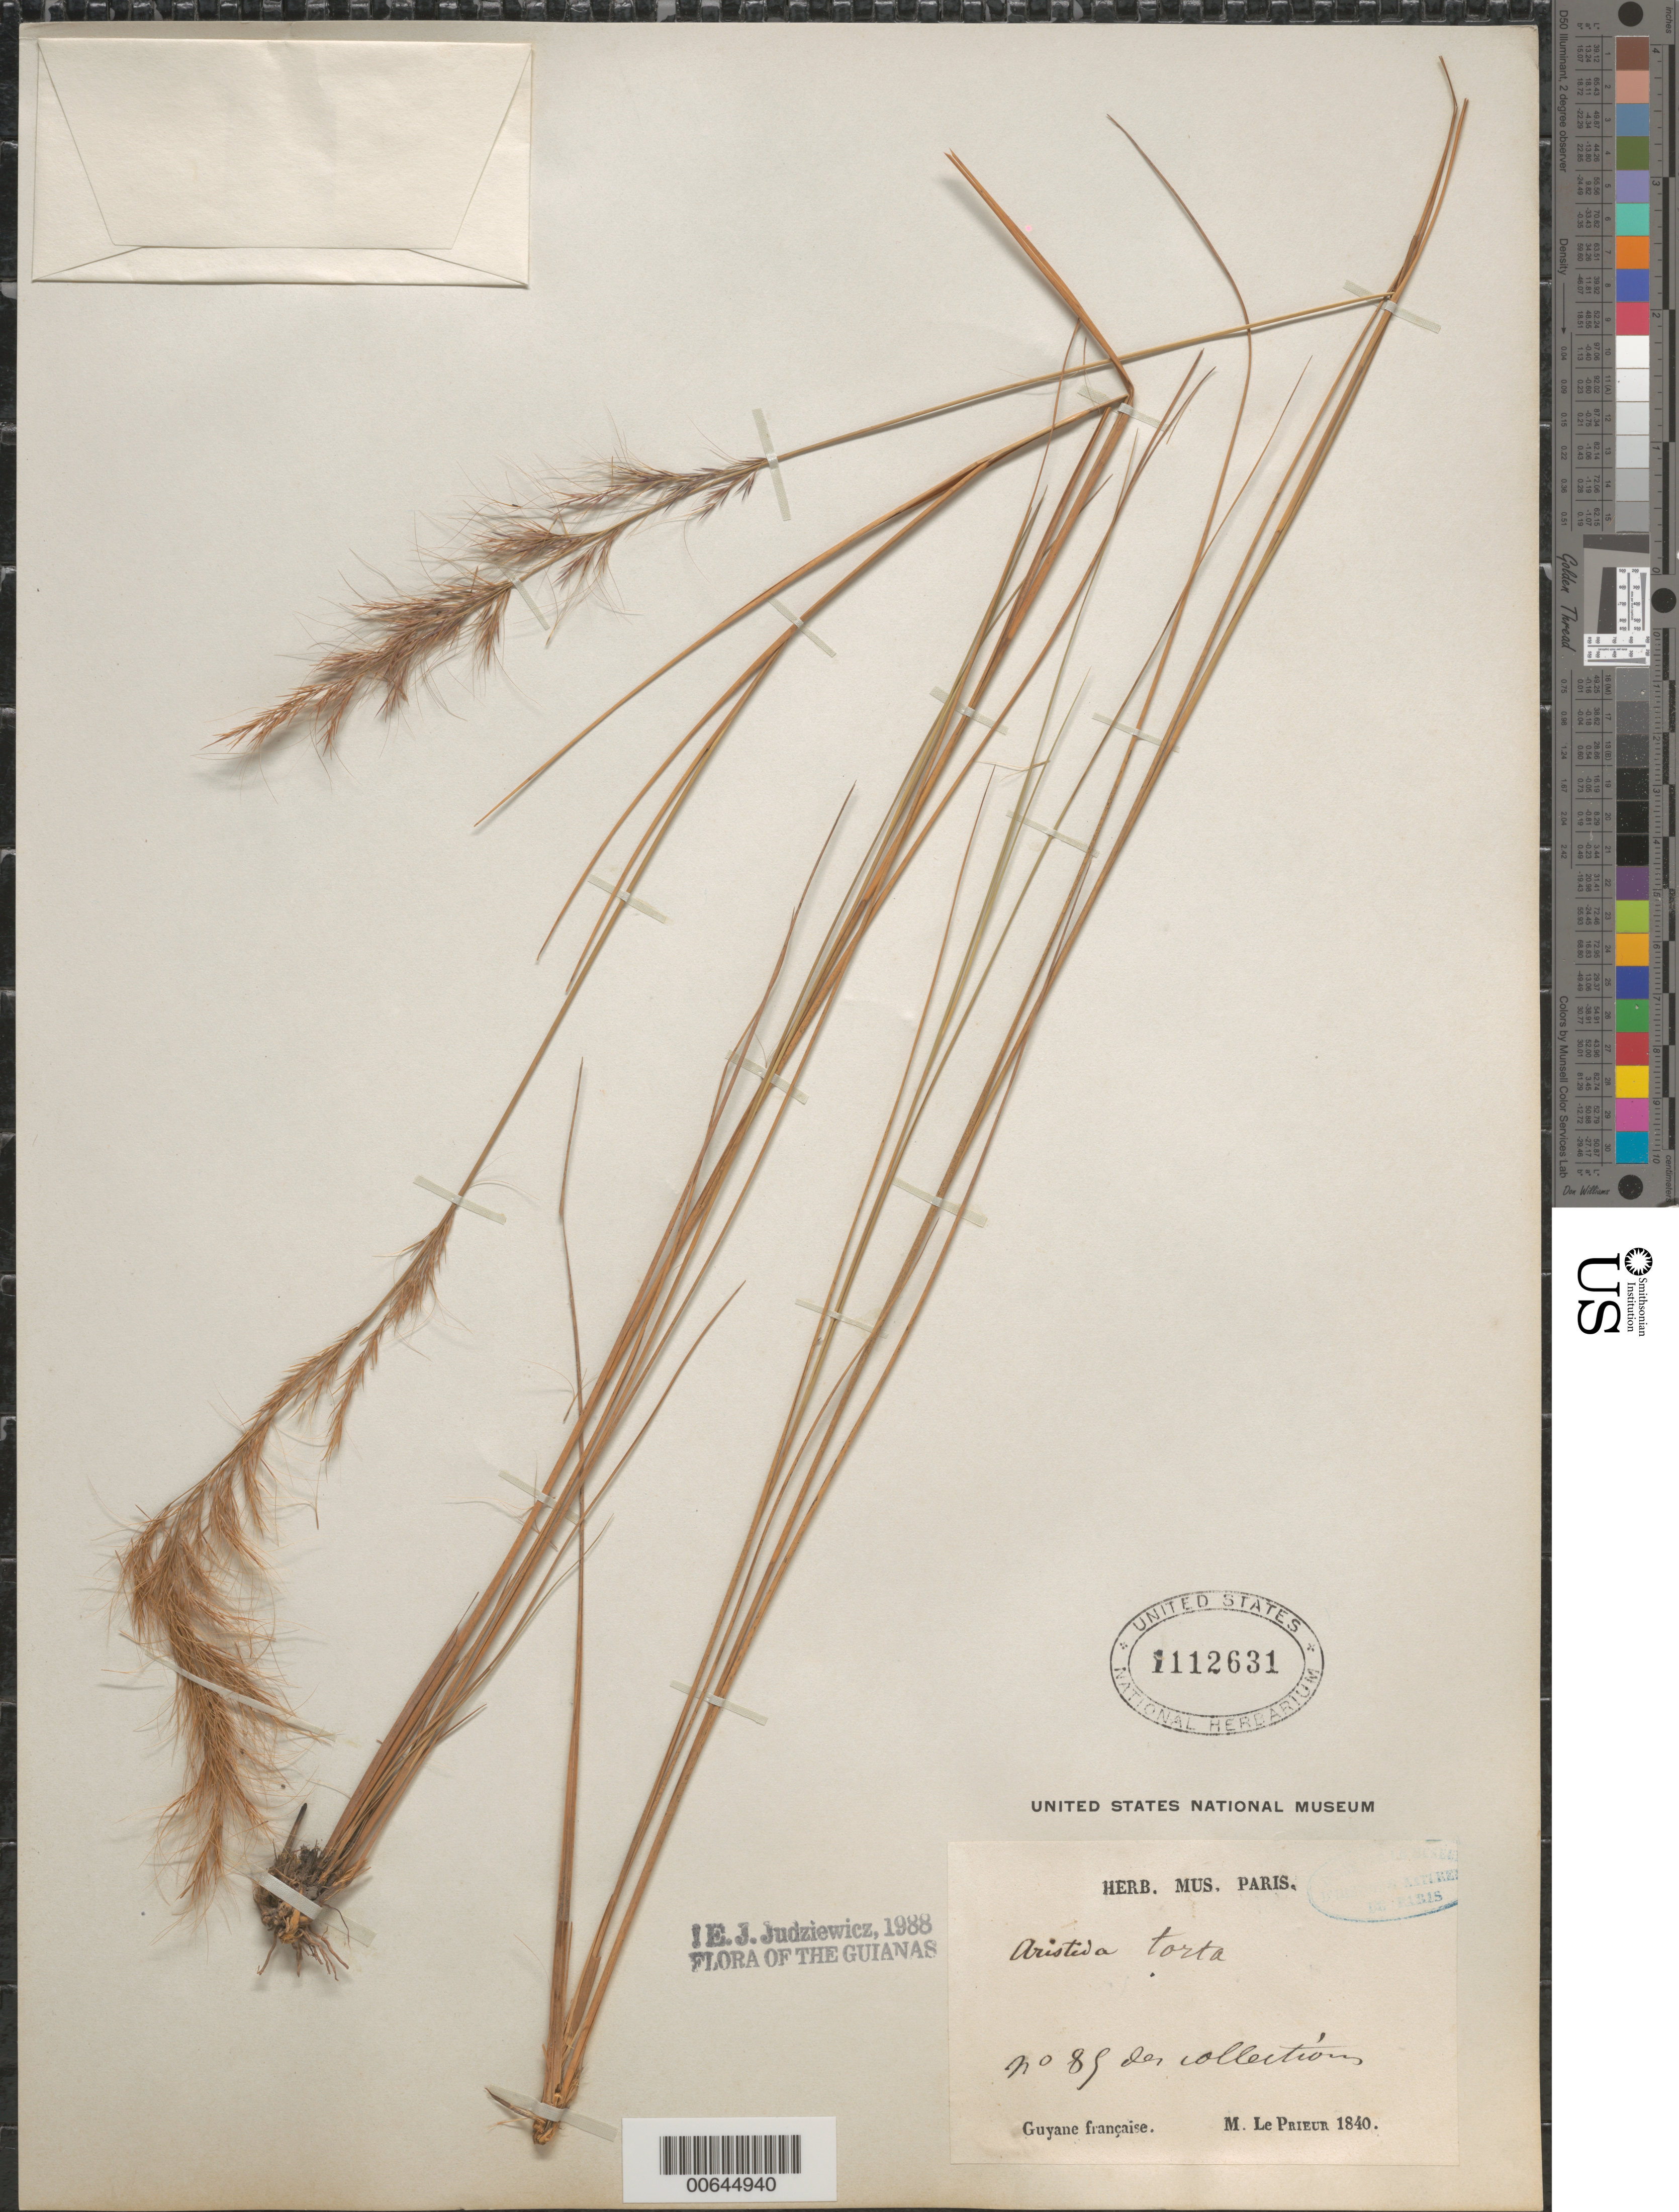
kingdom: Plantae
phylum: Tracheophyta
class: Liliopsida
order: Poales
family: Poaceae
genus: Aristida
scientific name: Aristida torta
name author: (Nees) Kunth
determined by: Judziewicz, E. J.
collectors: F. M. R. Leprieur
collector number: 89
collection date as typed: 1840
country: French Guiana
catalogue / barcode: US 1112631